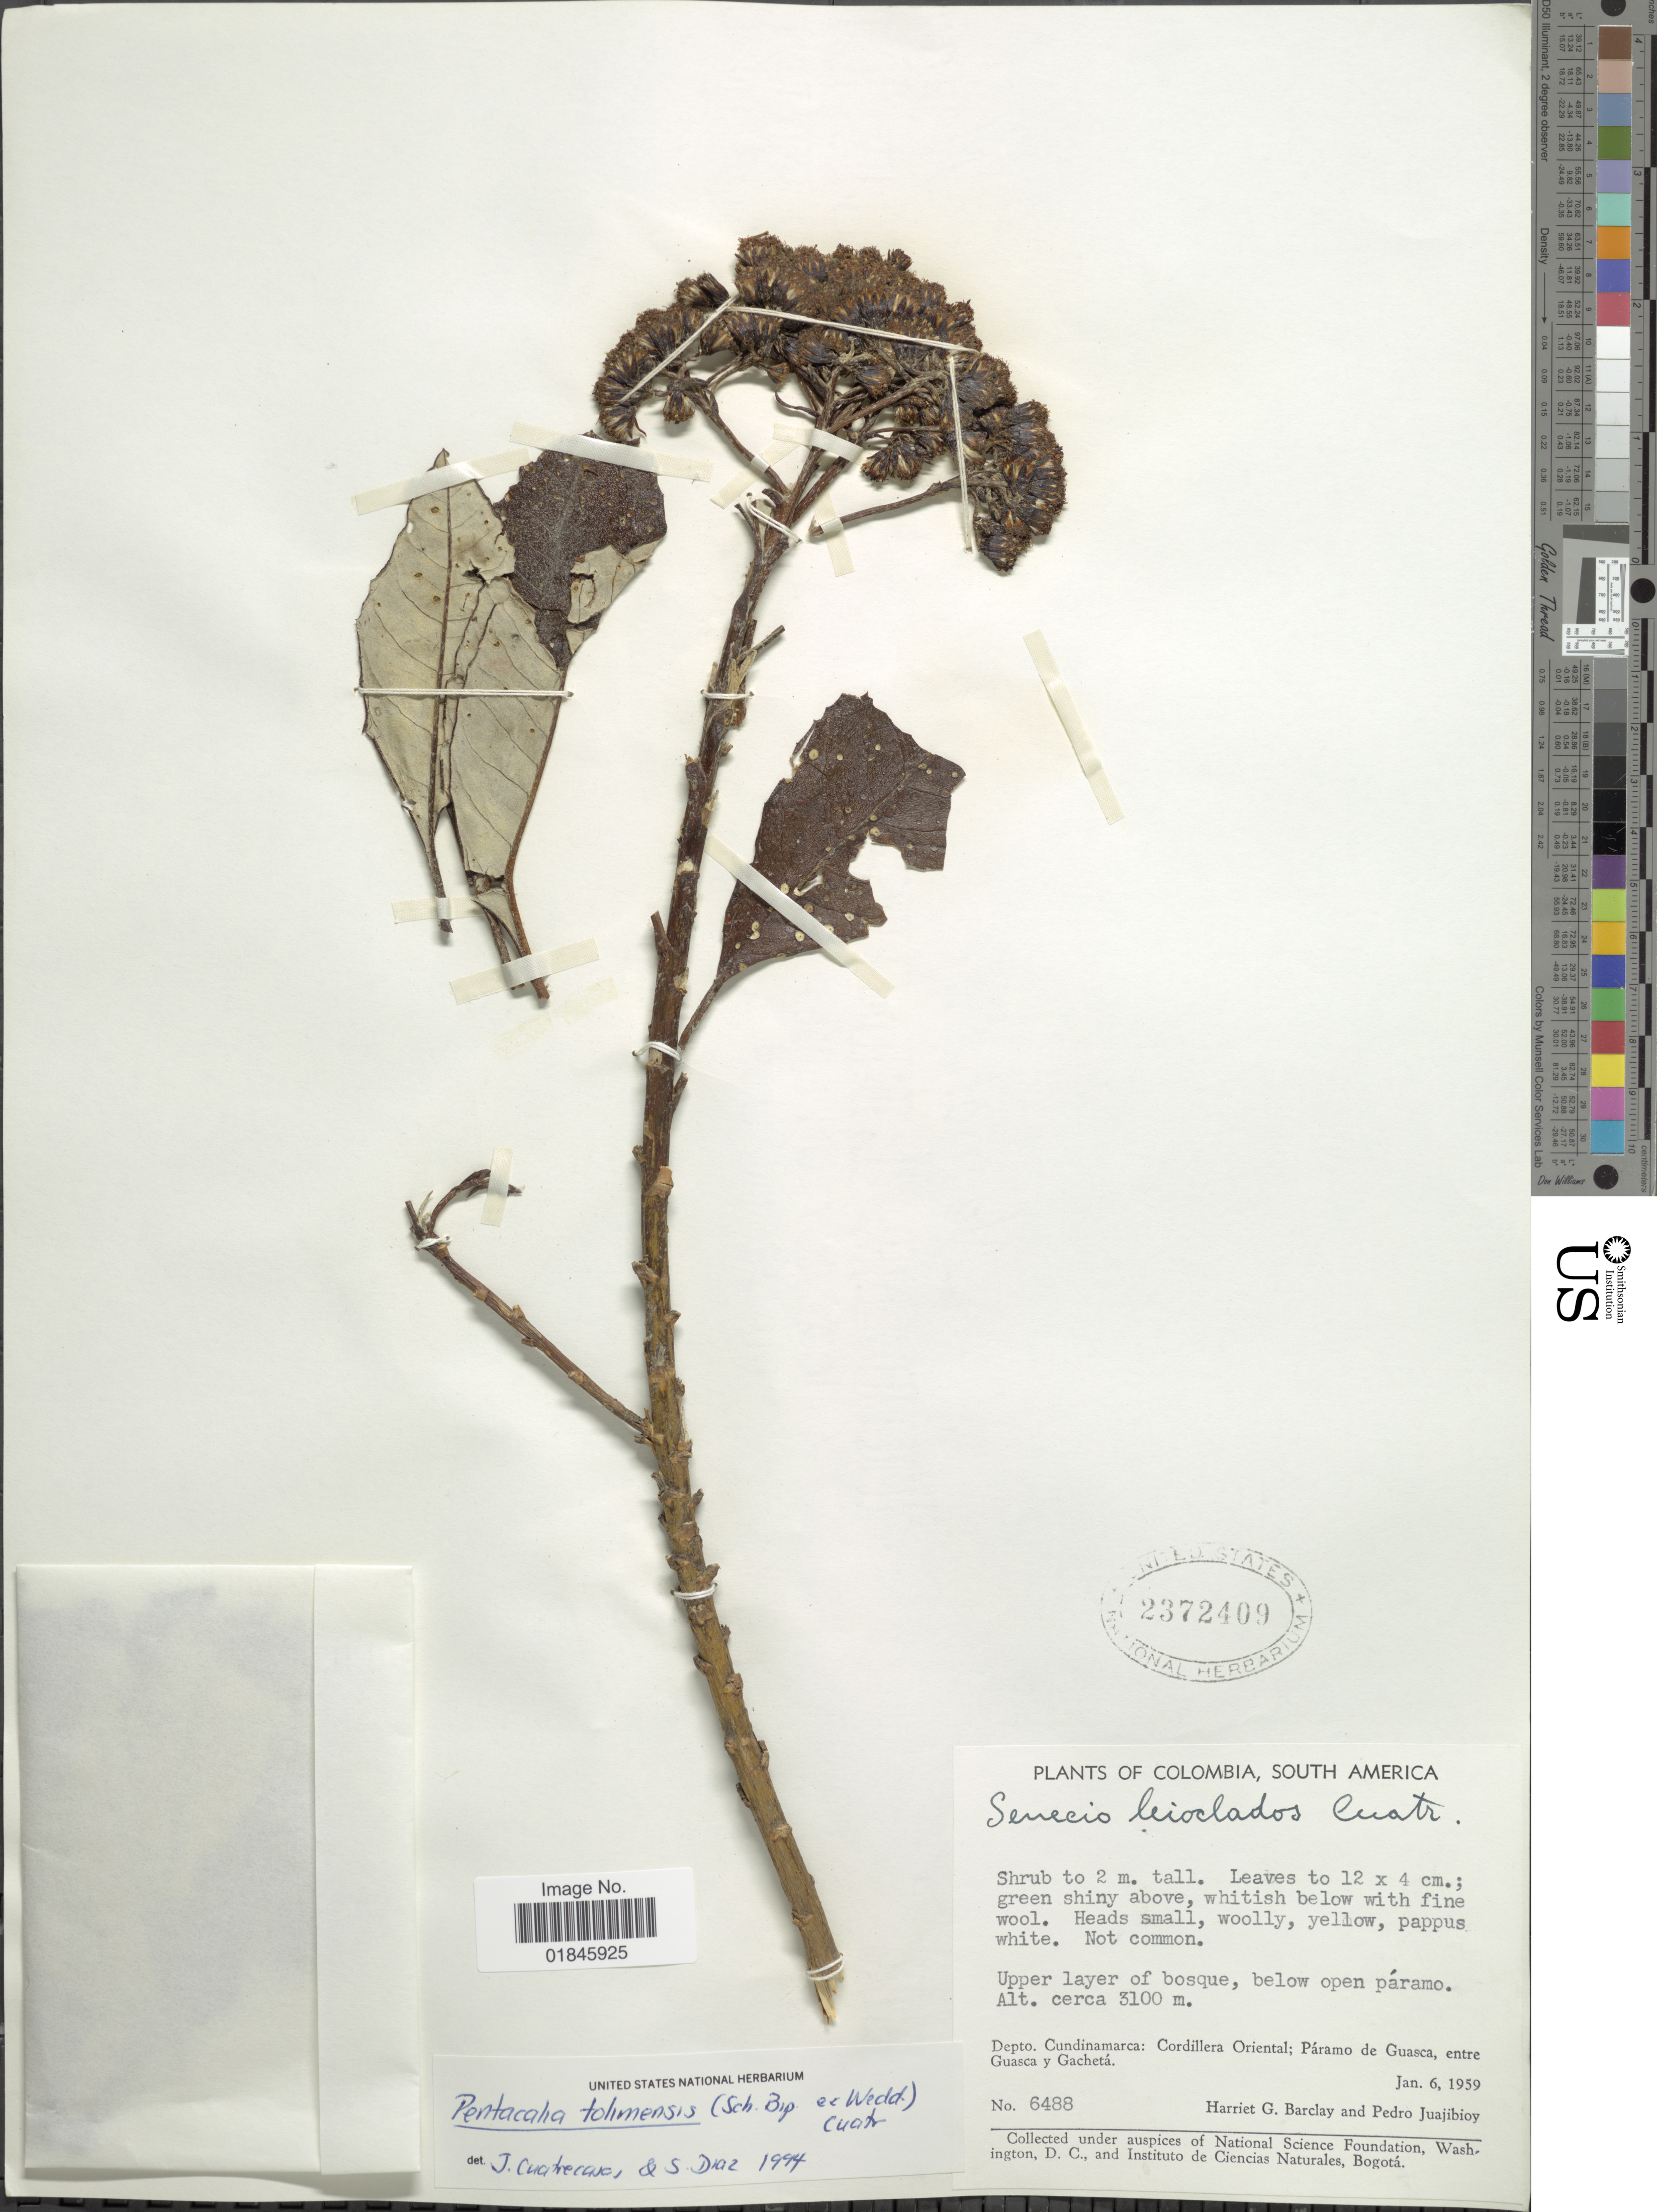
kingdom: Plantae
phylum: Tracheophyta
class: Magnoliopsida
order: Asterales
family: Asteraceae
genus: Pentacalia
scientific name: Pentacalia tolimensis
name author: (Sch. Bip. ex Wedd.) Cuatrec.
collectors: H. G. Barclay & P. Juajibioy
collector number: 6488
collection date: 1959-01-06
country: Colombia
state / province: Cundinamarca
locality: Depto. Cundinamarca: Cordillera Oriental; Páramo de Guasca, entre Guasca y Gachetá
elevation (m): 3100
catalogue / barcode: US 2372409